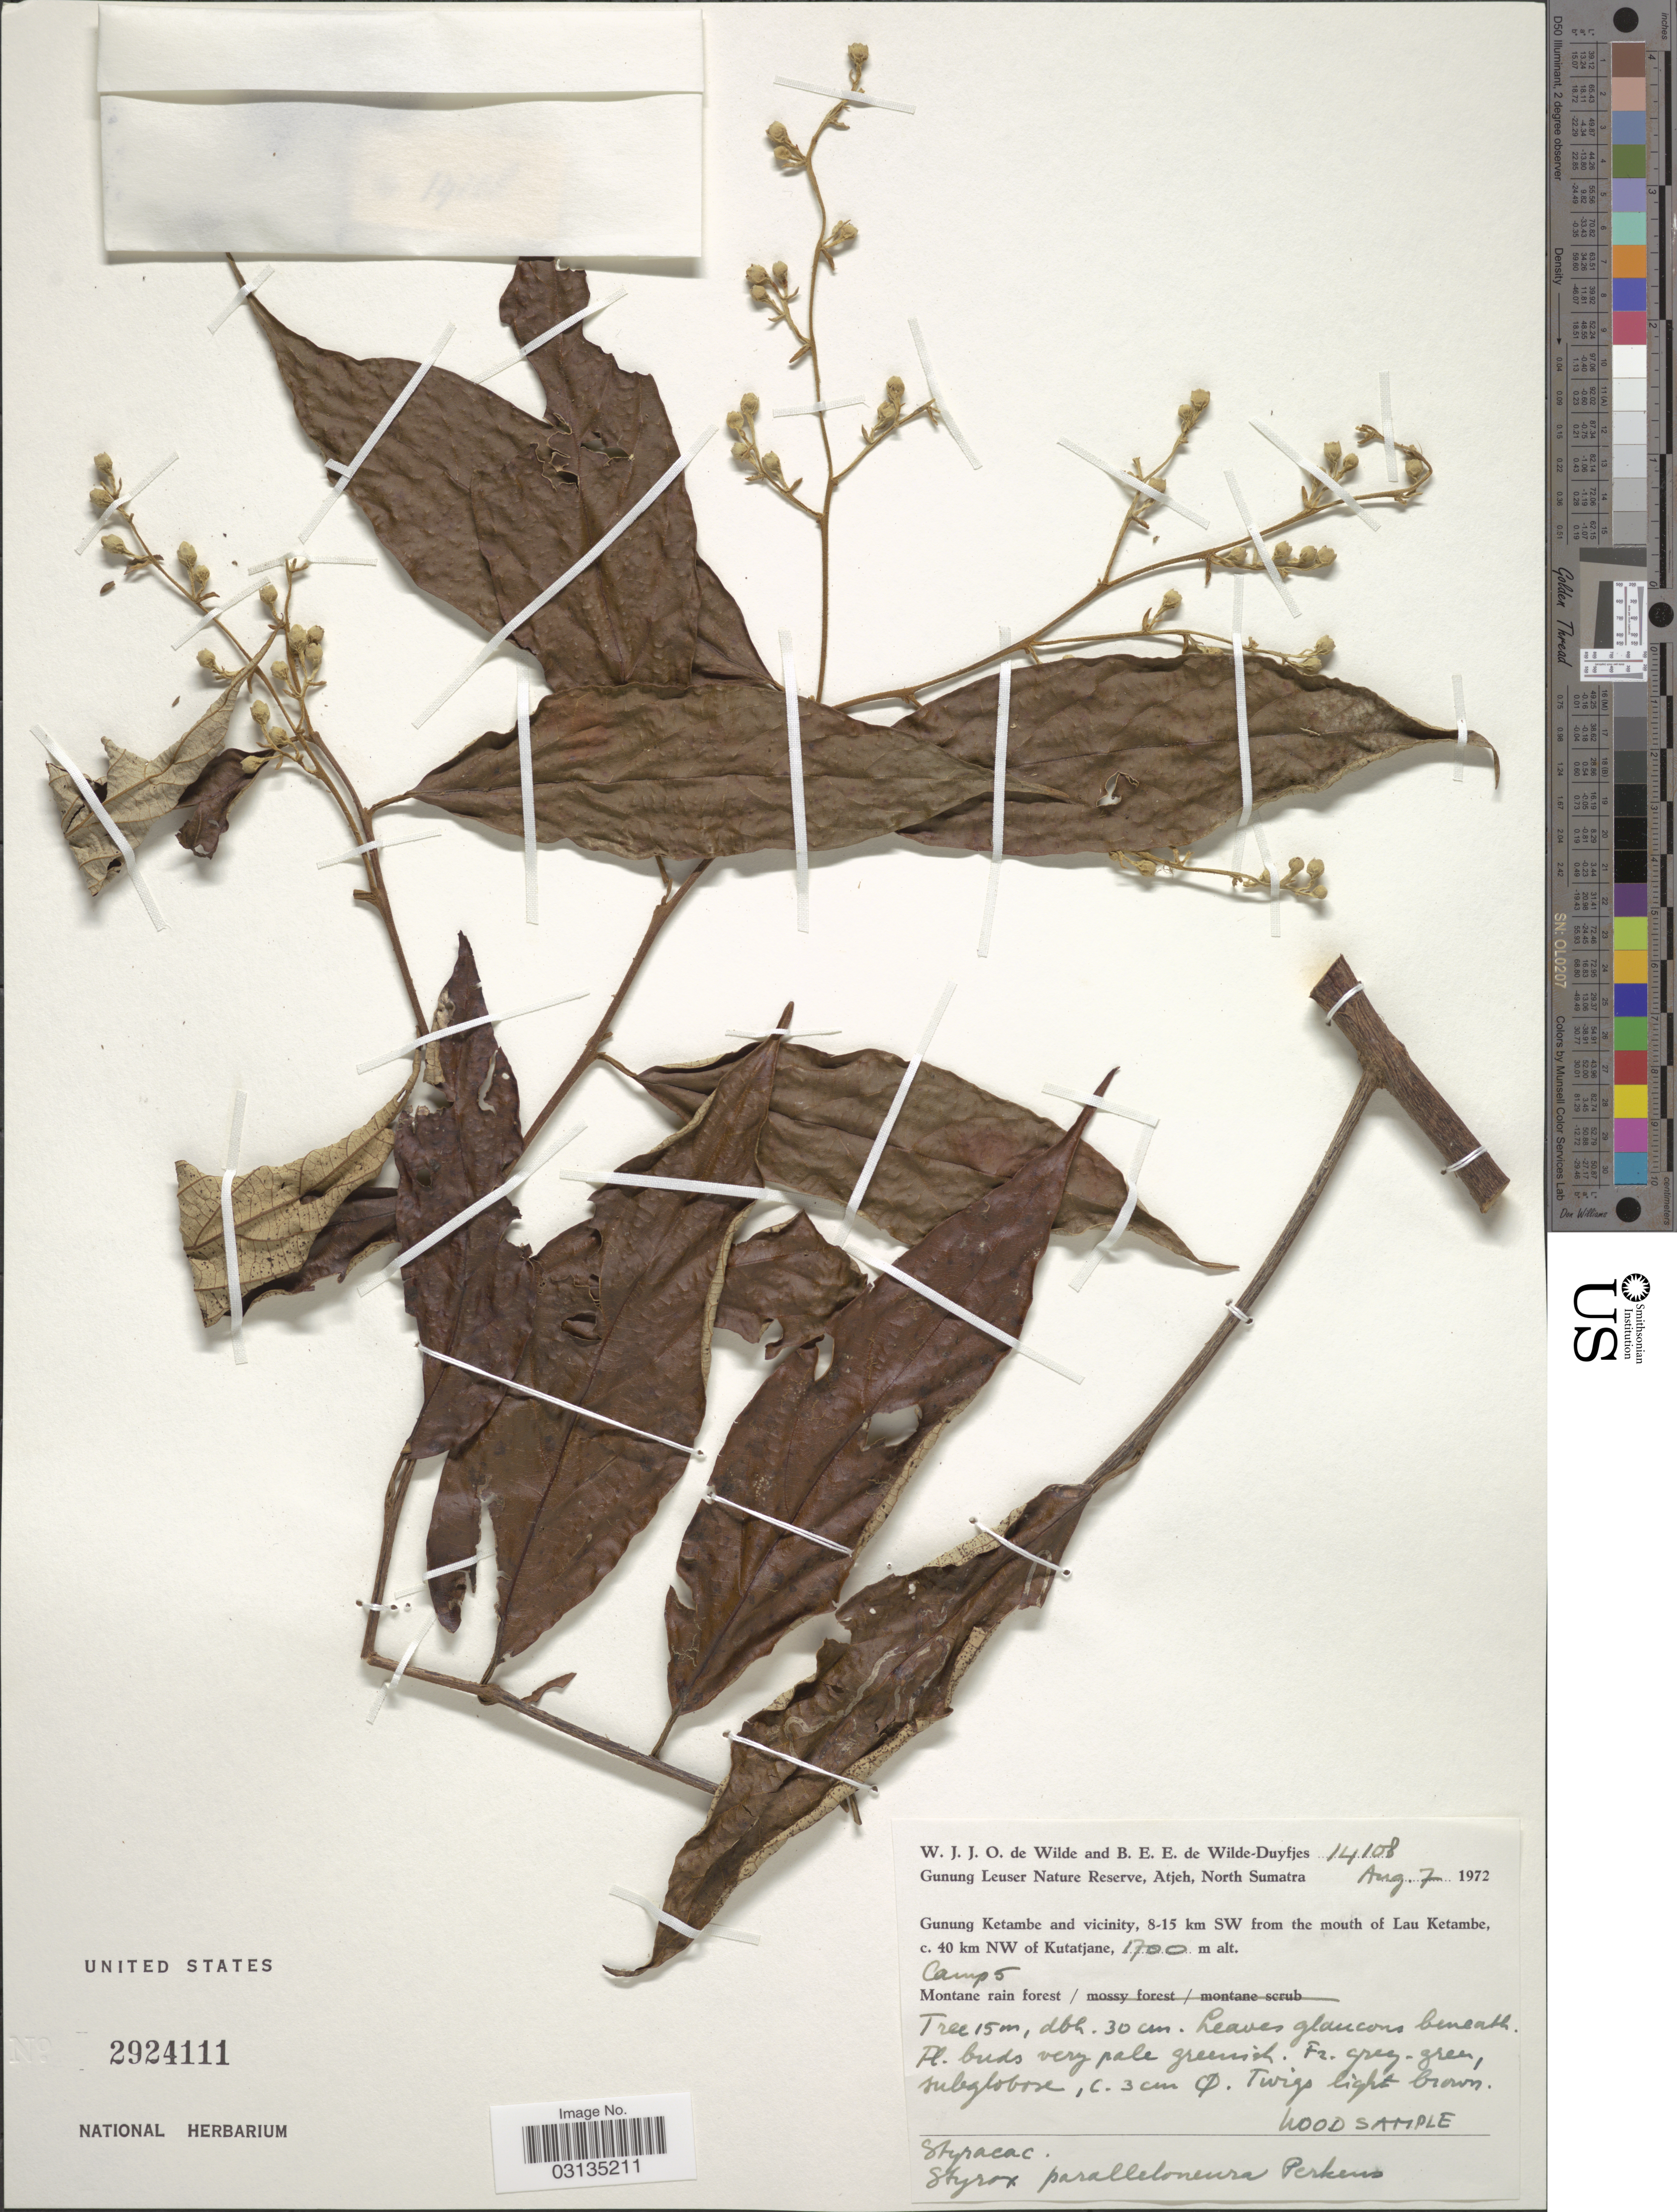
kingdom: Plantae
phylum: Tracheophyta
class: Magnoliopsida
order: Ericales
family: Styracaceae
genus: Styrax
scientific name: Styrax paralleloneurus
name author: Perkins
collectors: W. J. de Wilde & B. E. de Wilde-Duyfjes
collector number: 14108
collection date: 1972-08-07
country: Indonesia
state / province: Sumatra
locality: Gunung Leuser Nature Reserve, Atjeh, North Sumatra. Gunung Ketambe and vicinity, 8-15 km SW from the mouth of Lau Ketambe, c. 40 km NW of Kutatjane. Camp 5.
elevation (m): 1700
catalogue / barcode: US 2924111